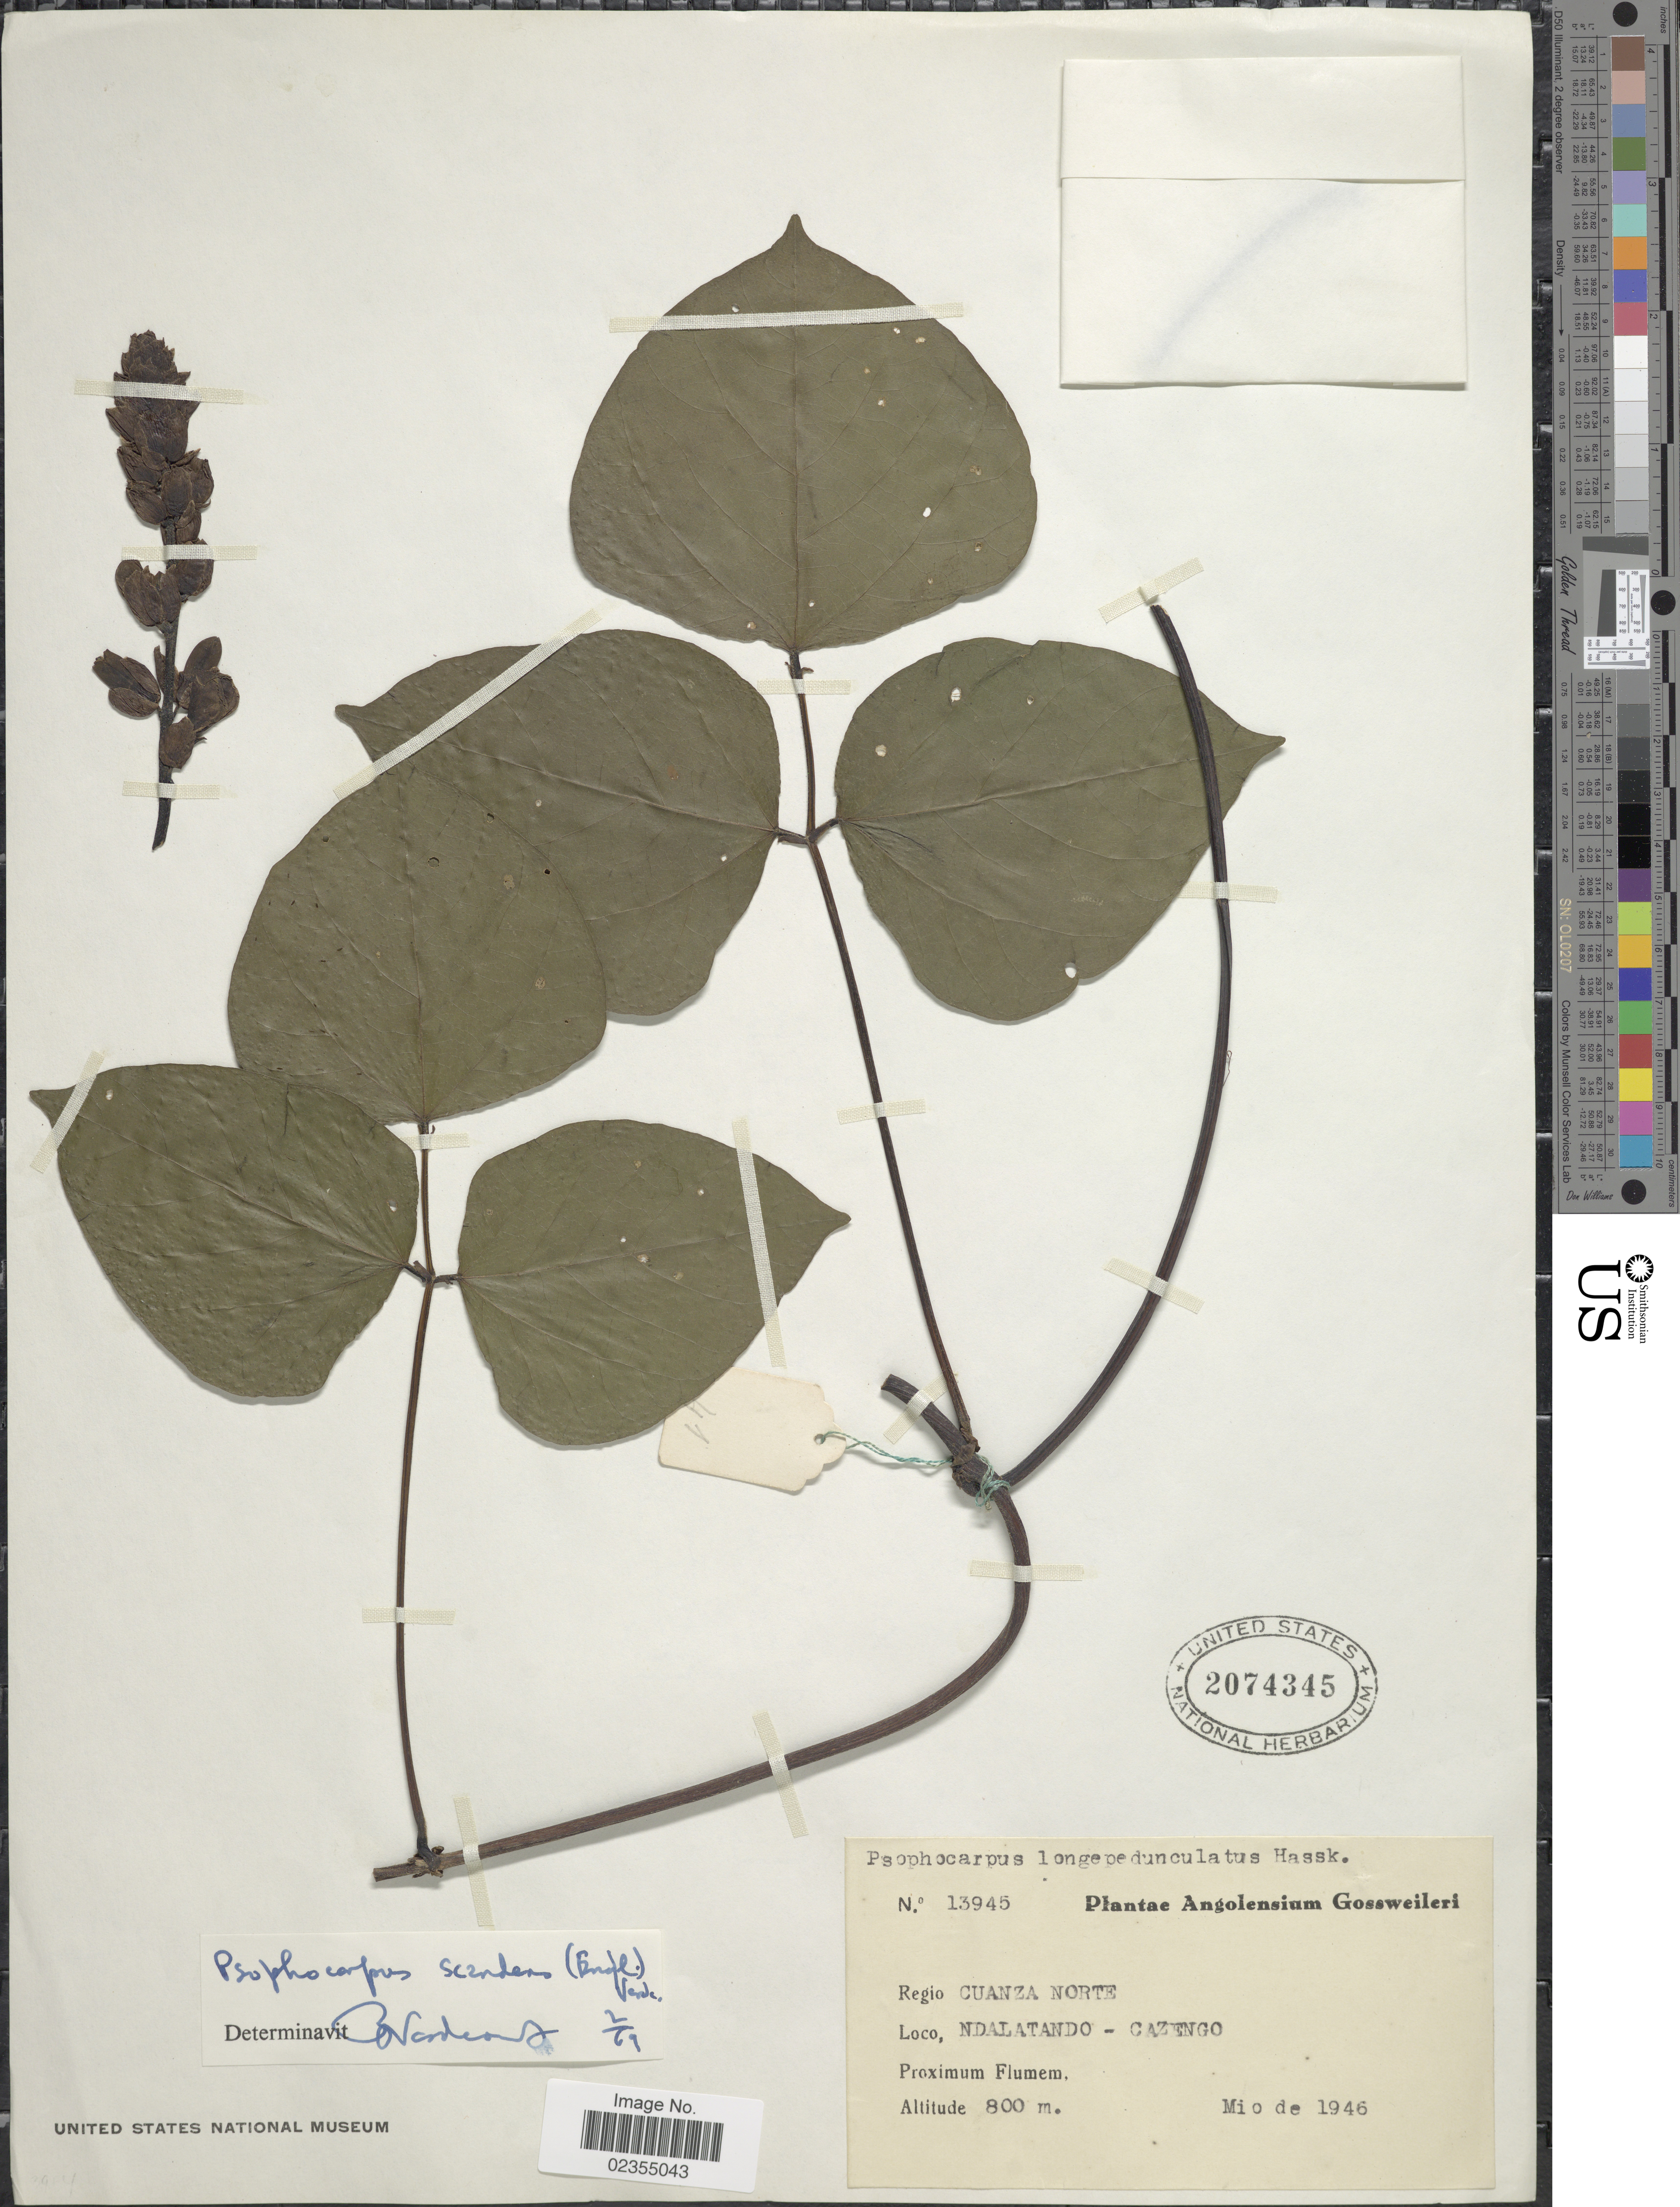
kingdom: Plantae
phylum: Tracheophyta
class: Magnoliopsida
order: Fabales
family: Fabaceae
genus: Psophocarpus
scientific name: Psophocarpus scandens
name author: (Endl.) Verdc.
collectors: -. Gossweiler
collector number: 13945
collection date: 1946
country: Angola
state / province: Cuanza Norte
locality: Ndalatando - Cazengo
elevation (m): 800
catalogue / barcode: US 2074345